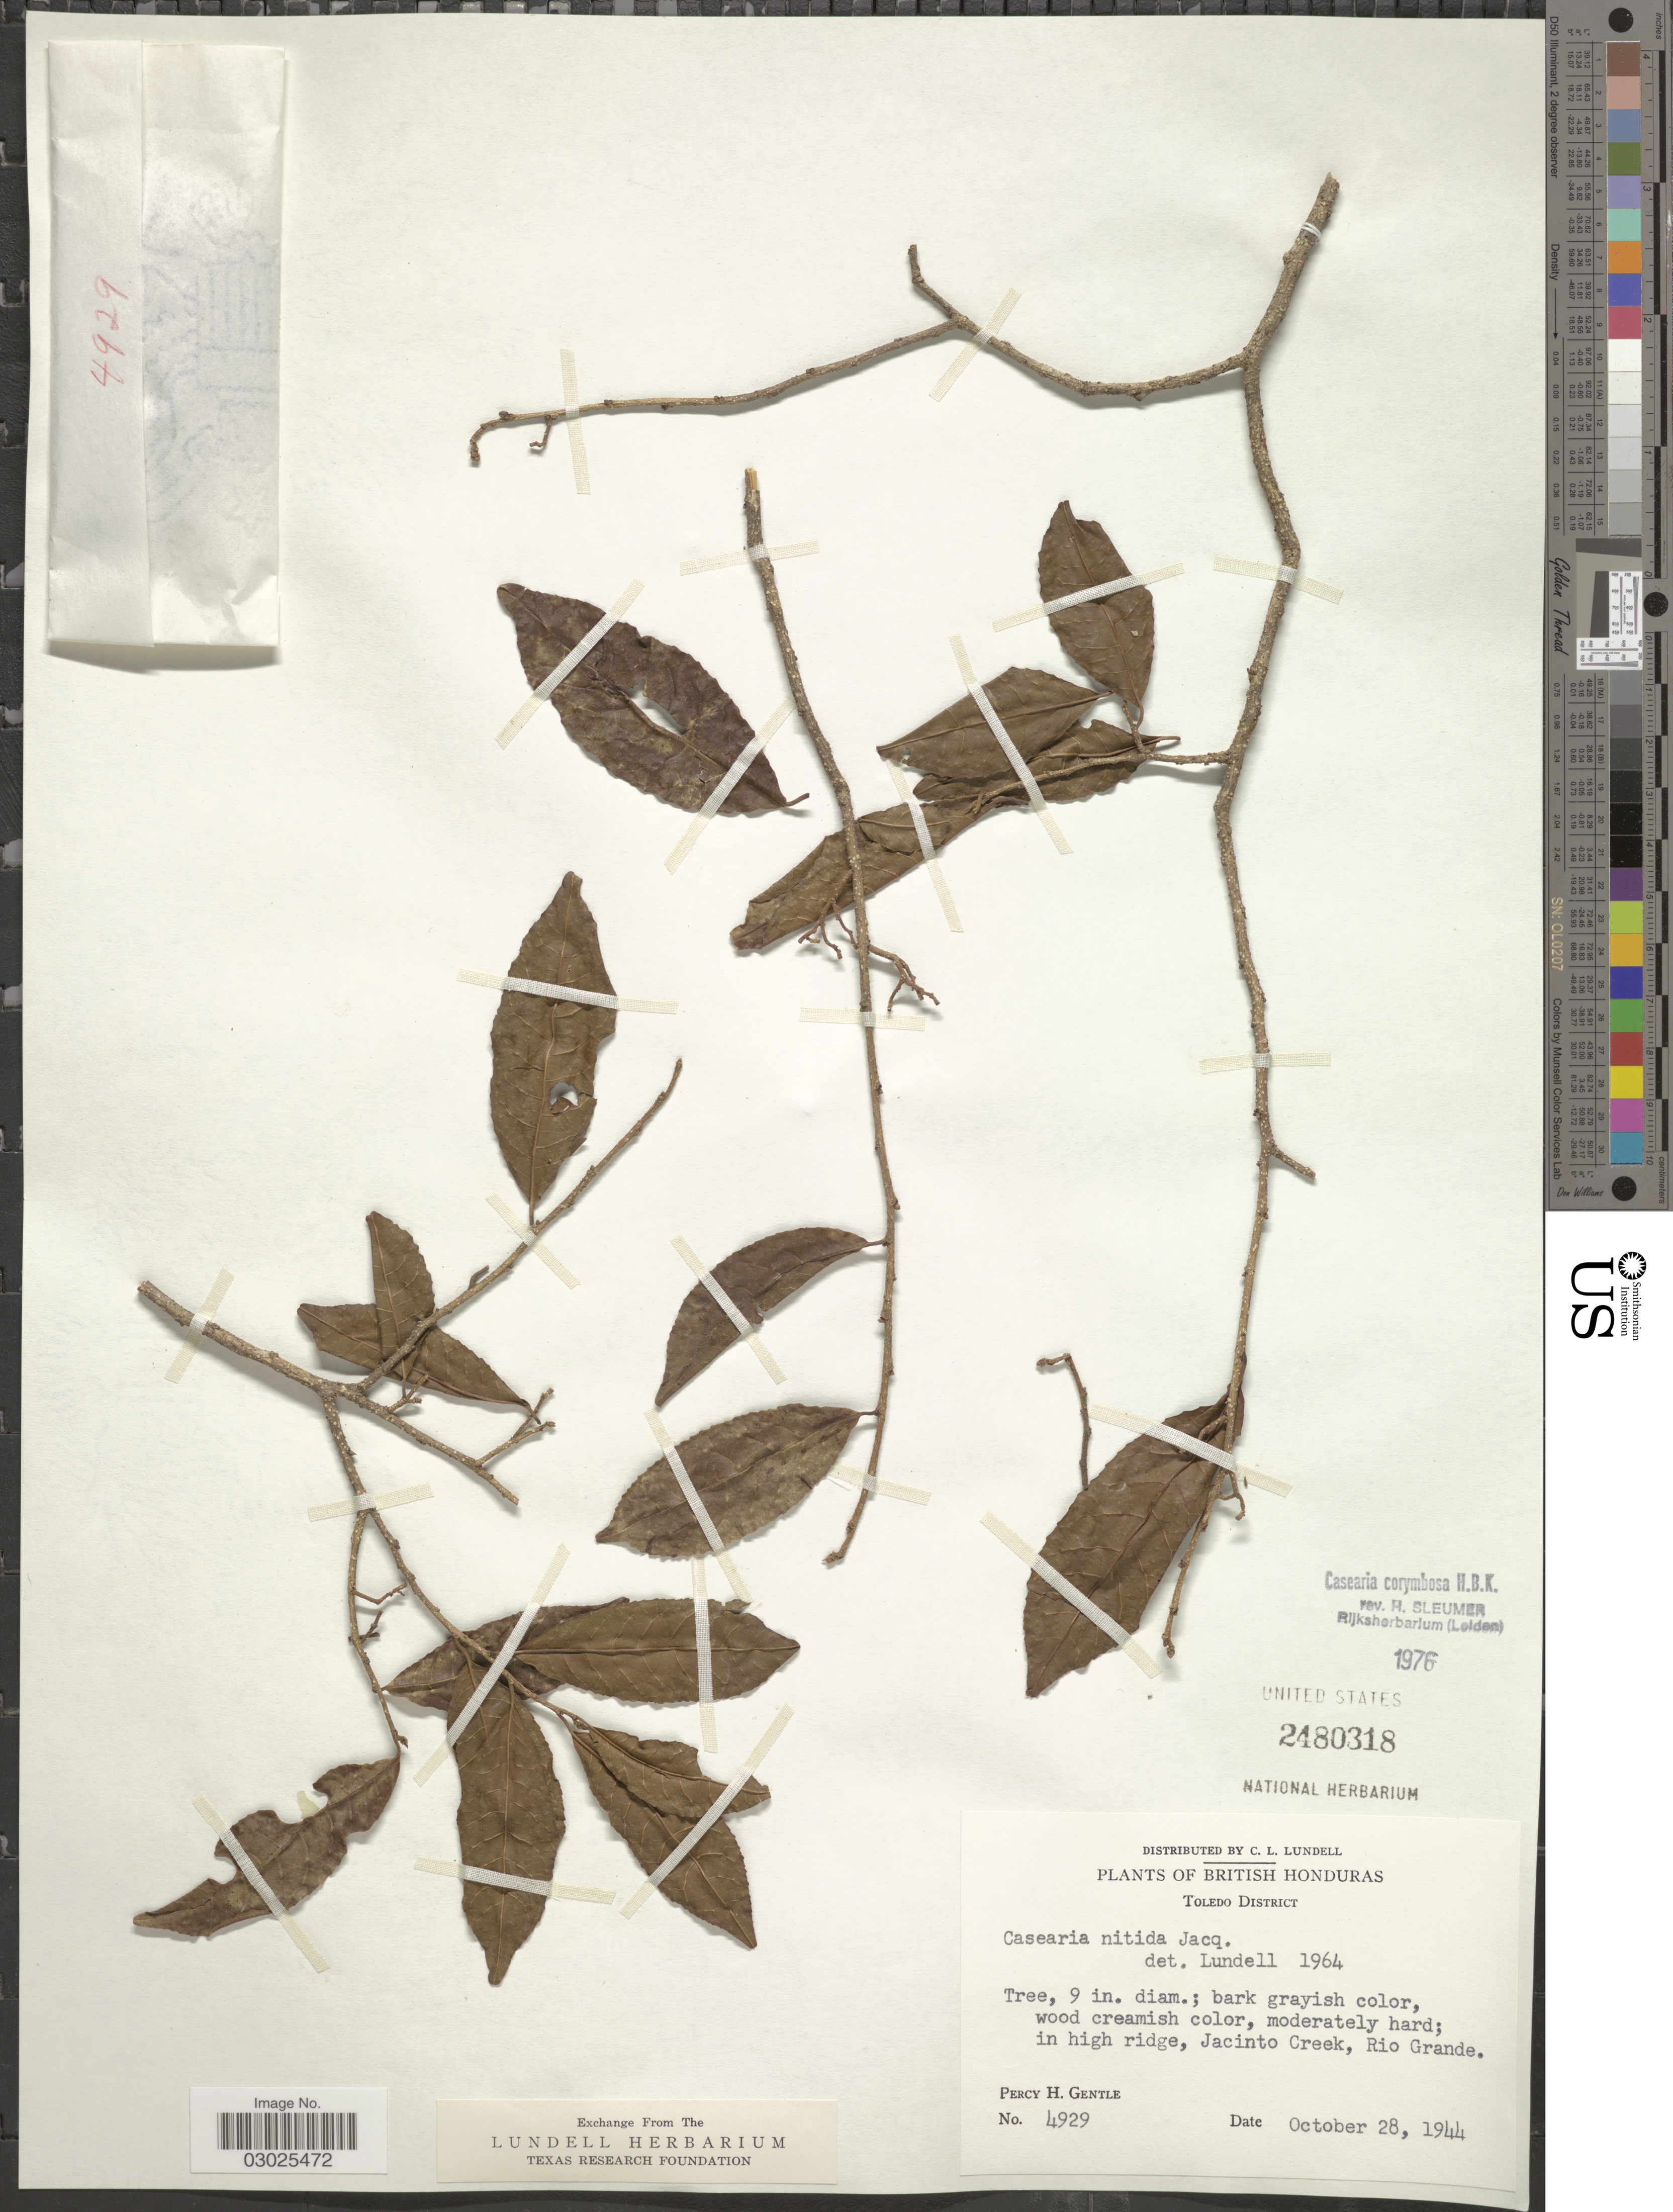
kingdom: Plantae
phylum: Tracheophyta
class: Magnoliopsida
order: Malpighiales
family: Salicaceae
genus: Casearia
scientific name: Casearia corymbosa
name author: Kunth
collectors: P. H. Gentle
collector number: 4929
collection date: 1944-10-28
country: Belize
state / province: Toledo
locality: British Honduras. Toledo District, base of hill, in high ridge, Jacinto Creek, Rio Grande.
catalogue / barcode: US 2480318